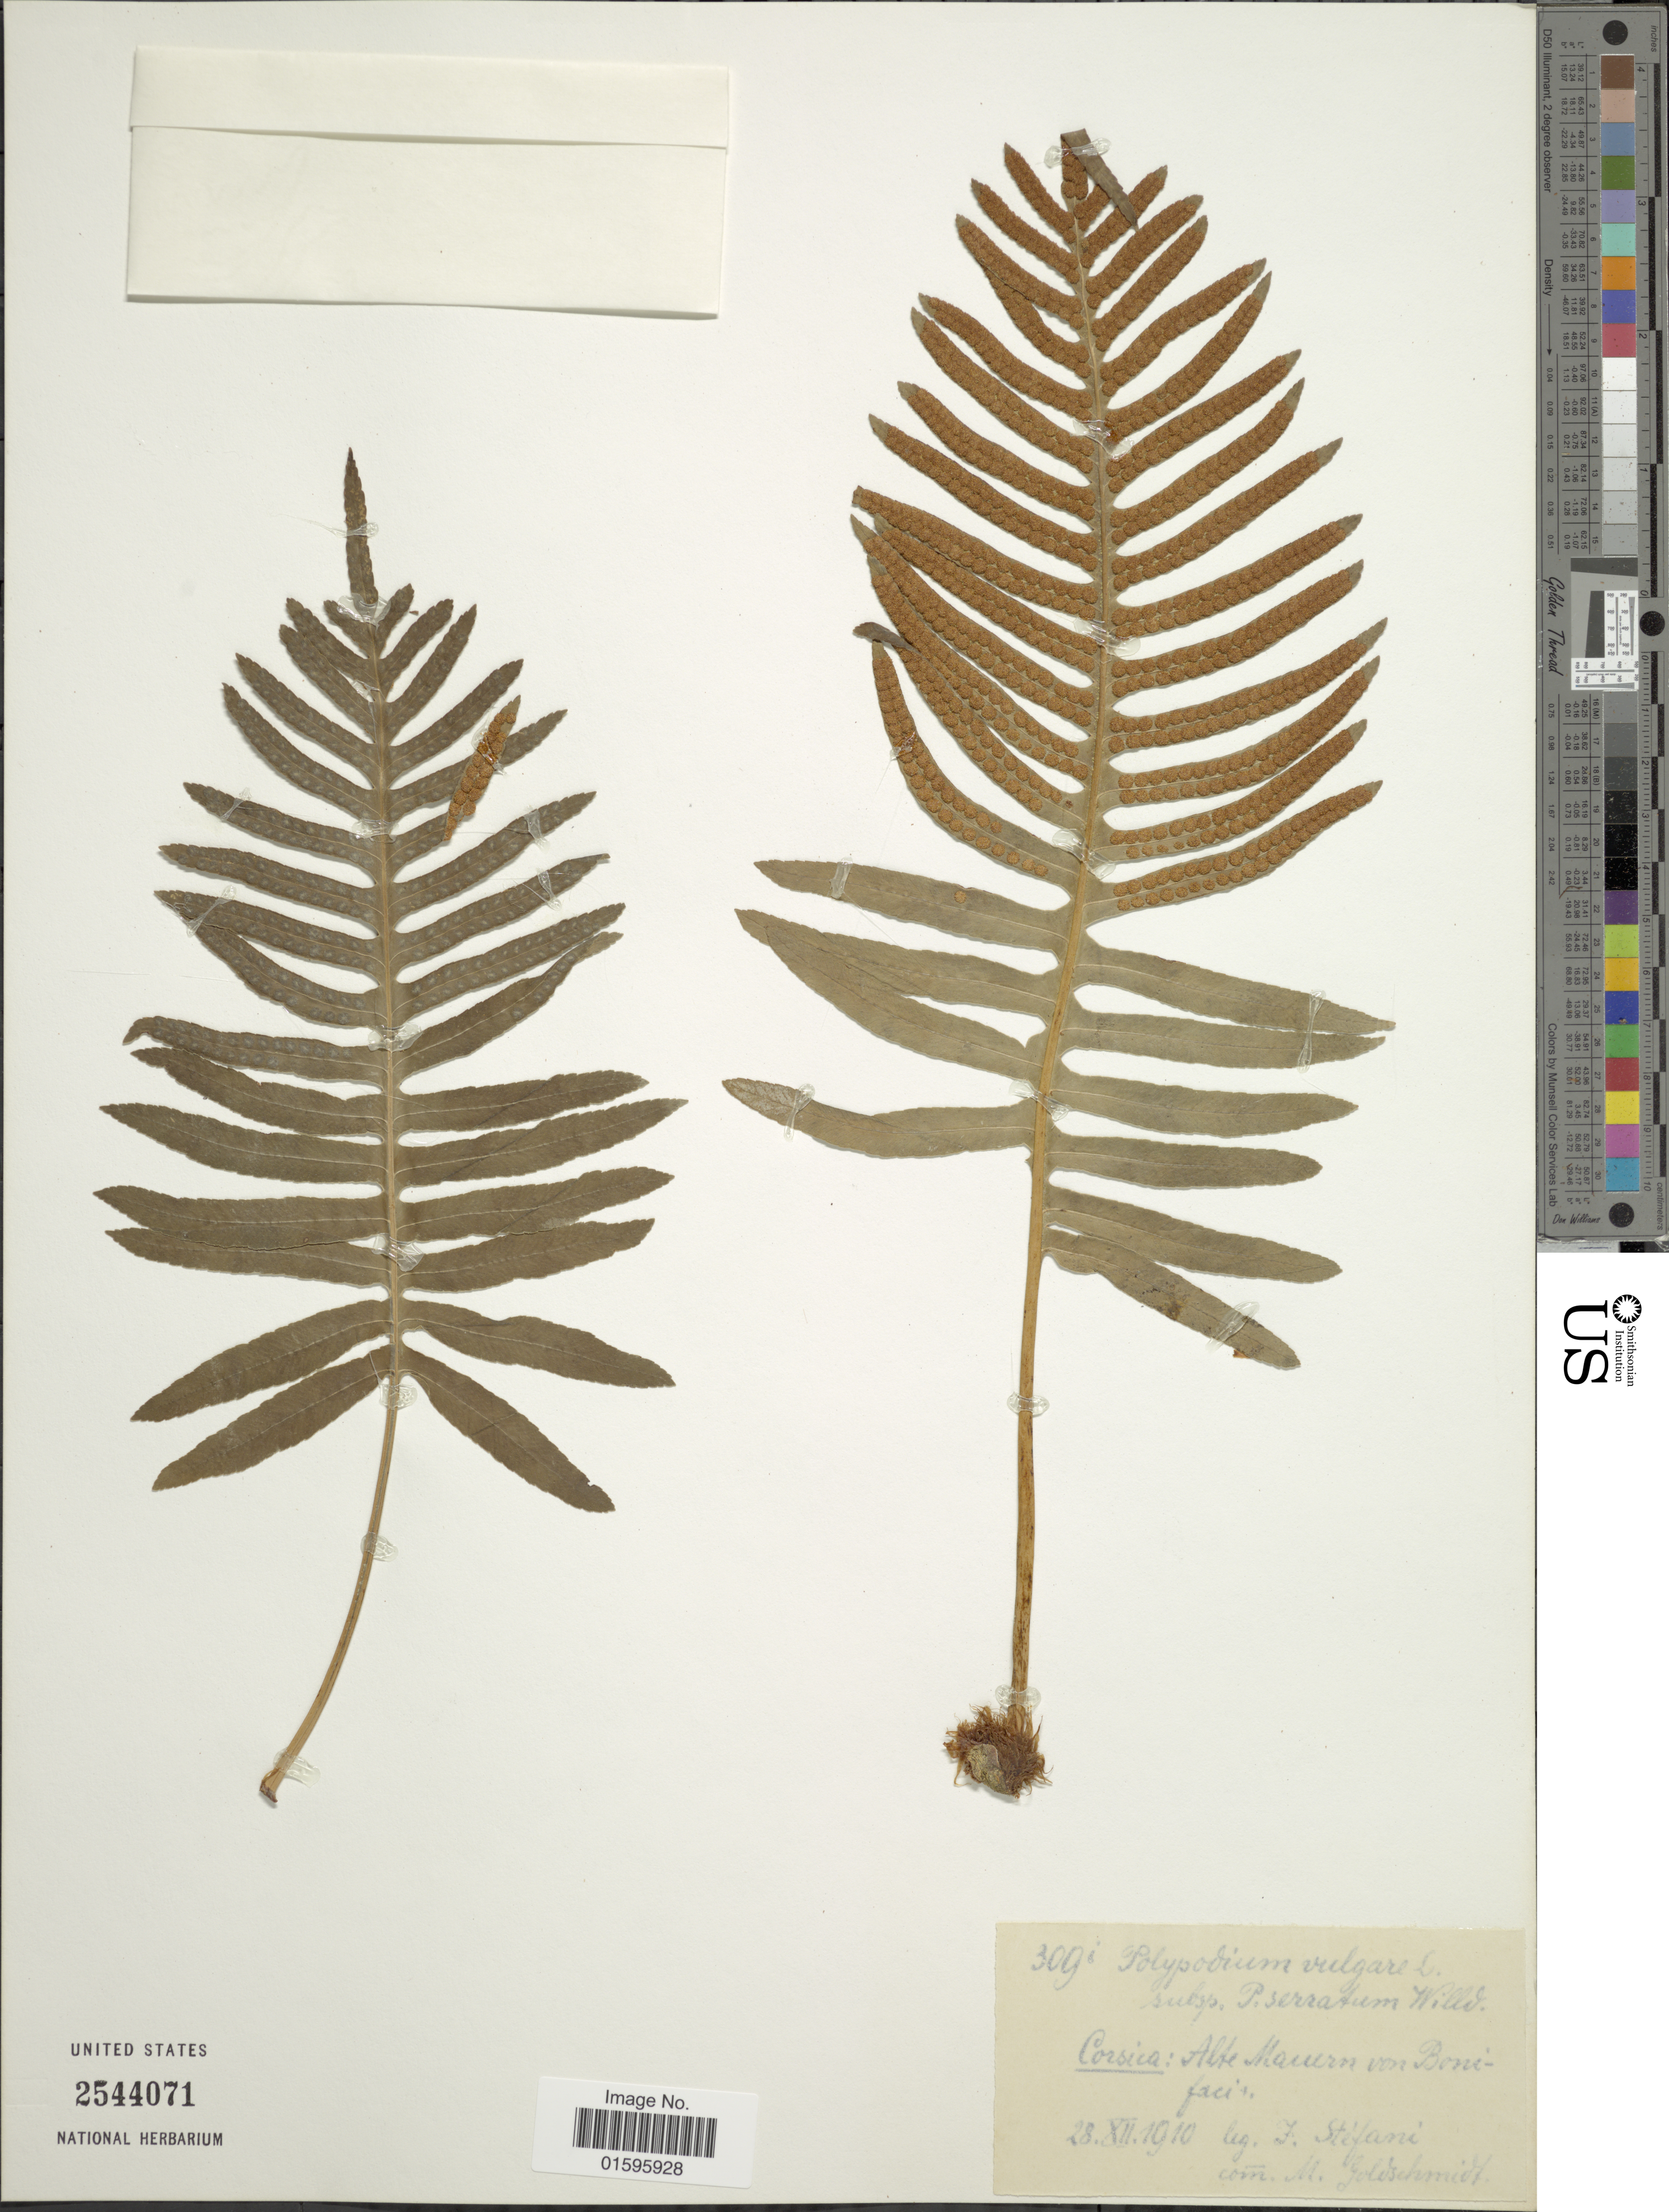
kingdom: Plantae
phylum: Tracheophyta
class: Polypodiopsida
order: Polypodiales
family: Polypodiaceae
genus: Polypodium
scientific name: Polypodium interjectum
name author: Shivas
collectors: J. Stefani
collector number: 309i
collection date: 1910-12-28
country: France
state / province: Corsica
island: Corse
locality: Corsica: Alte Mauern von Bonifaci [interpreted]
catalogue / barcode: US 2544071